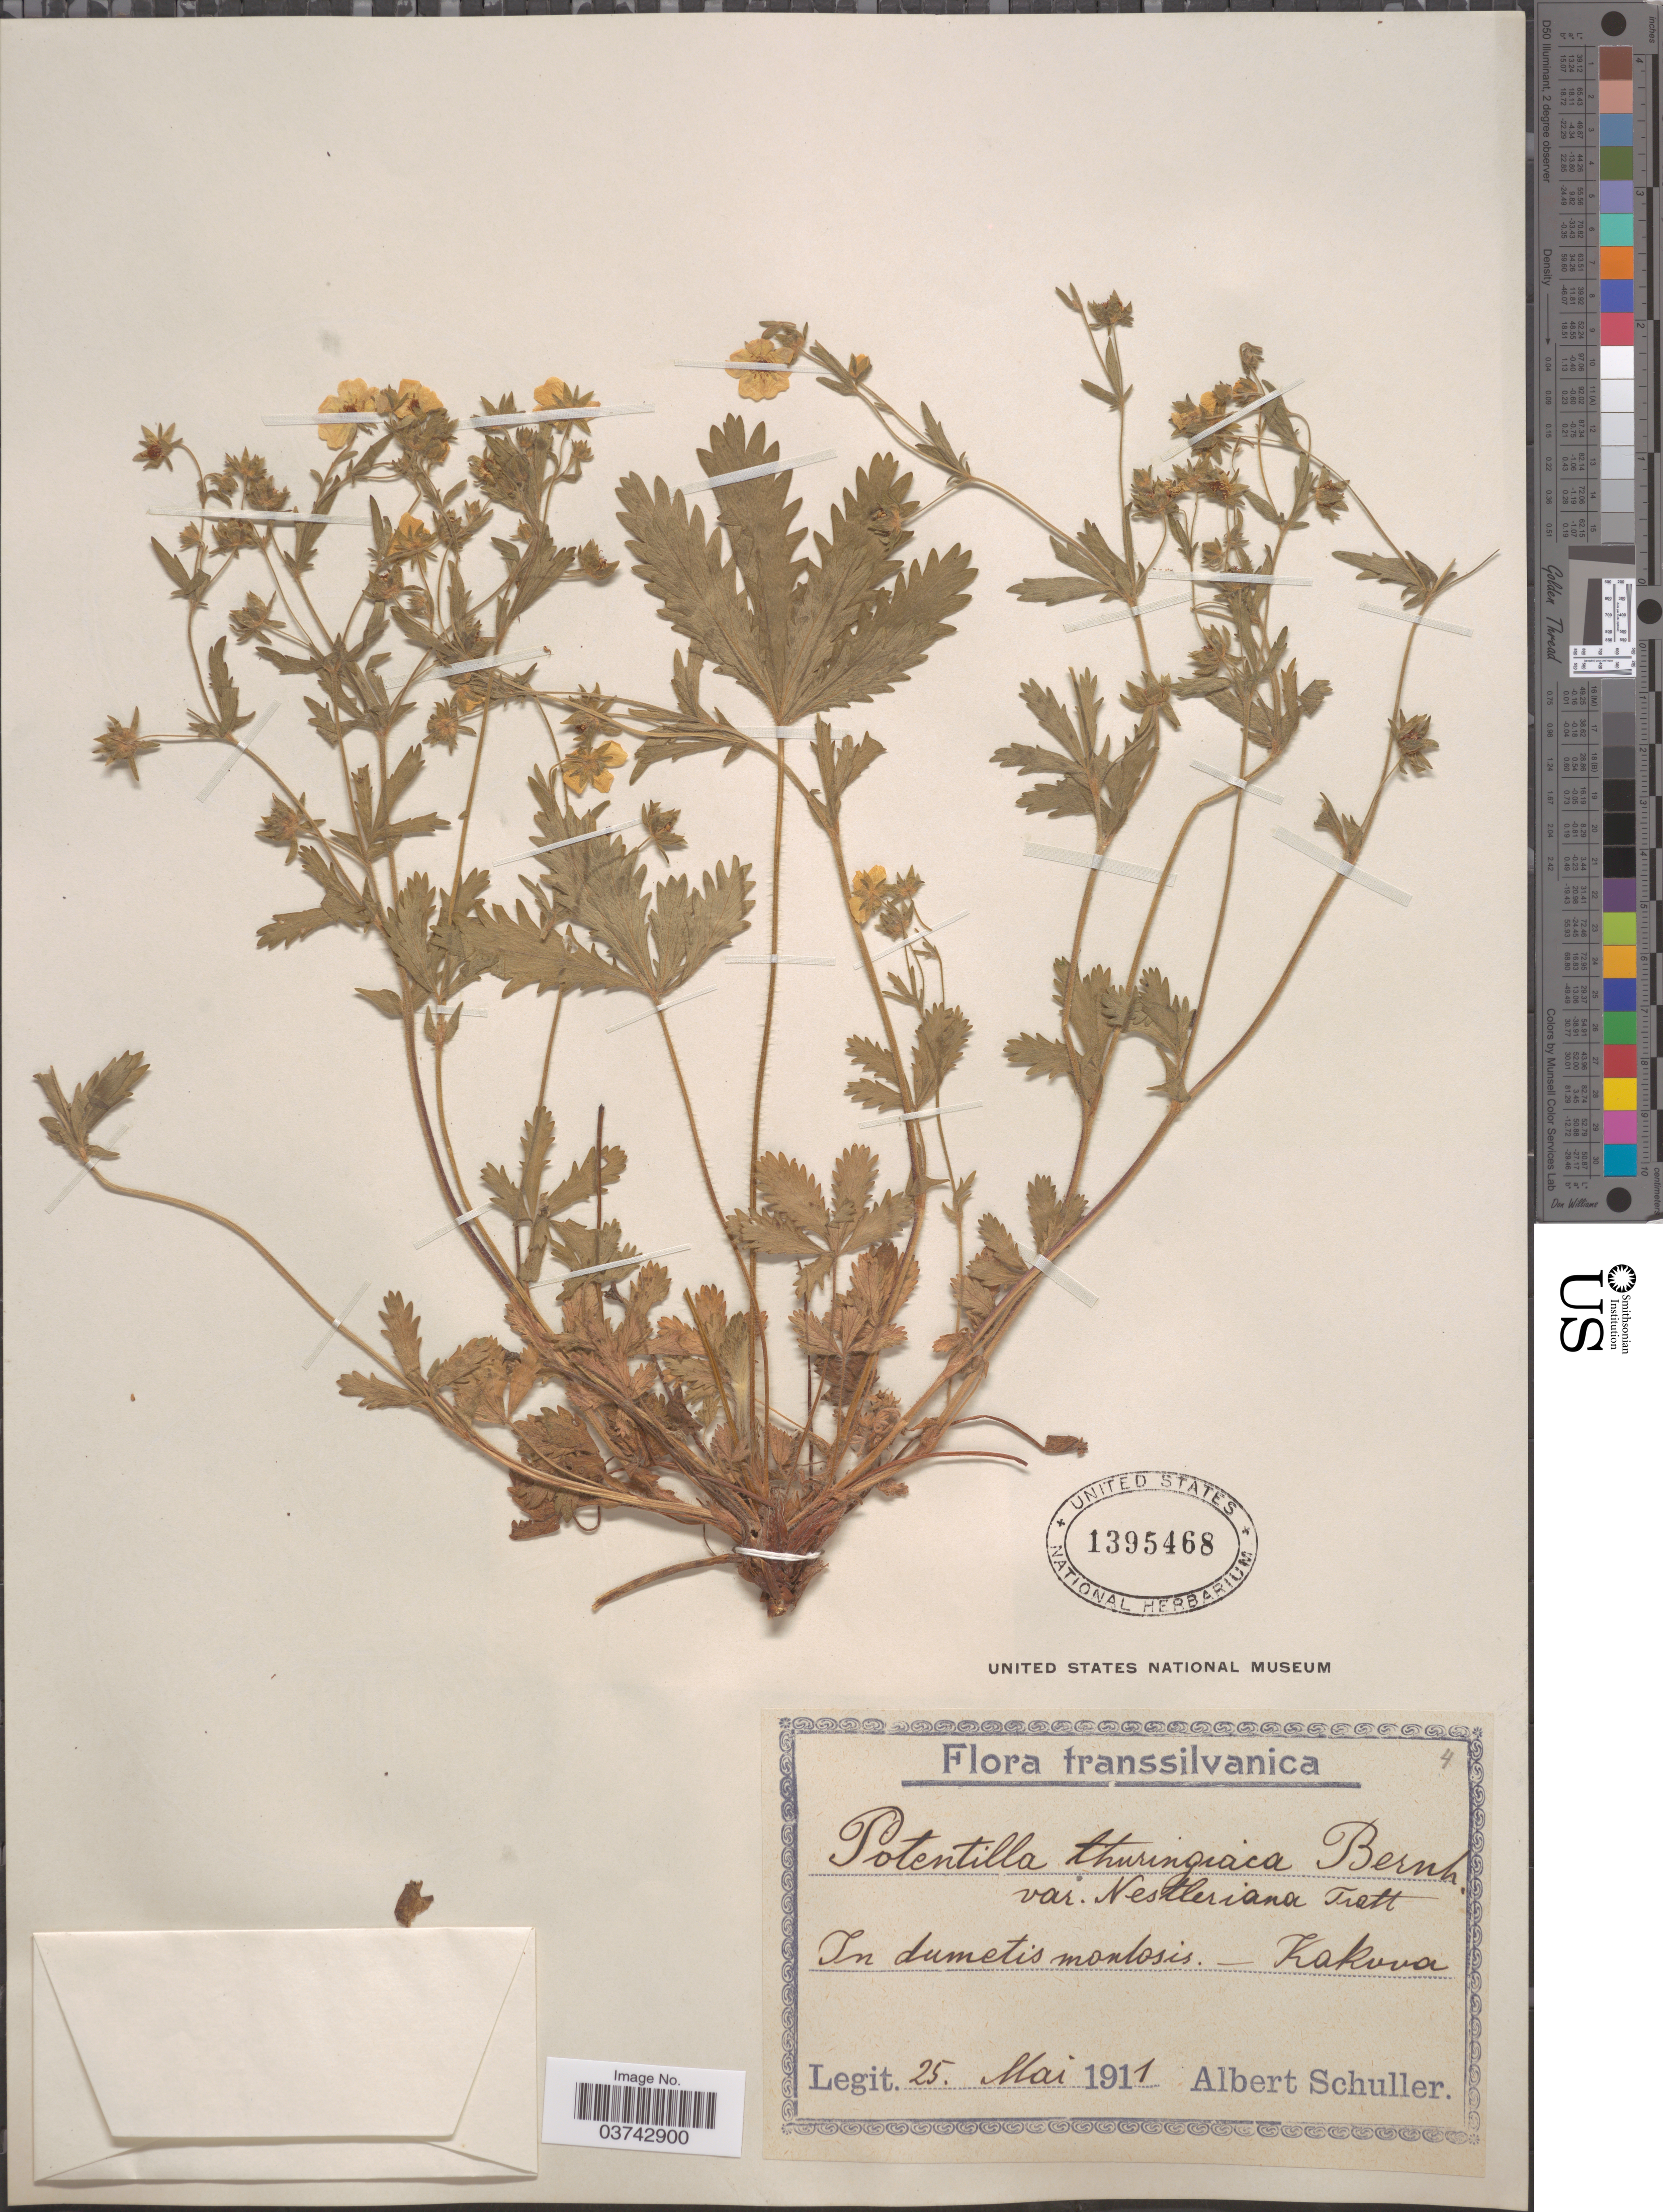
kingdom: Plantae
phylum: Tracheophyta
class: Magnoliopsida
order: Rosales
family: Rosaceae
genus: Potentilla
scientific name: Potentilla thuringiaca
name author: Bernh. ex Link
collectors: A. Schuller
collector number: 4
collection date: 1911-05-25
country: Romania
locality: Transsilvanica. In dumetis montosis - Kakova.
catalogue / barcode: US 1395468